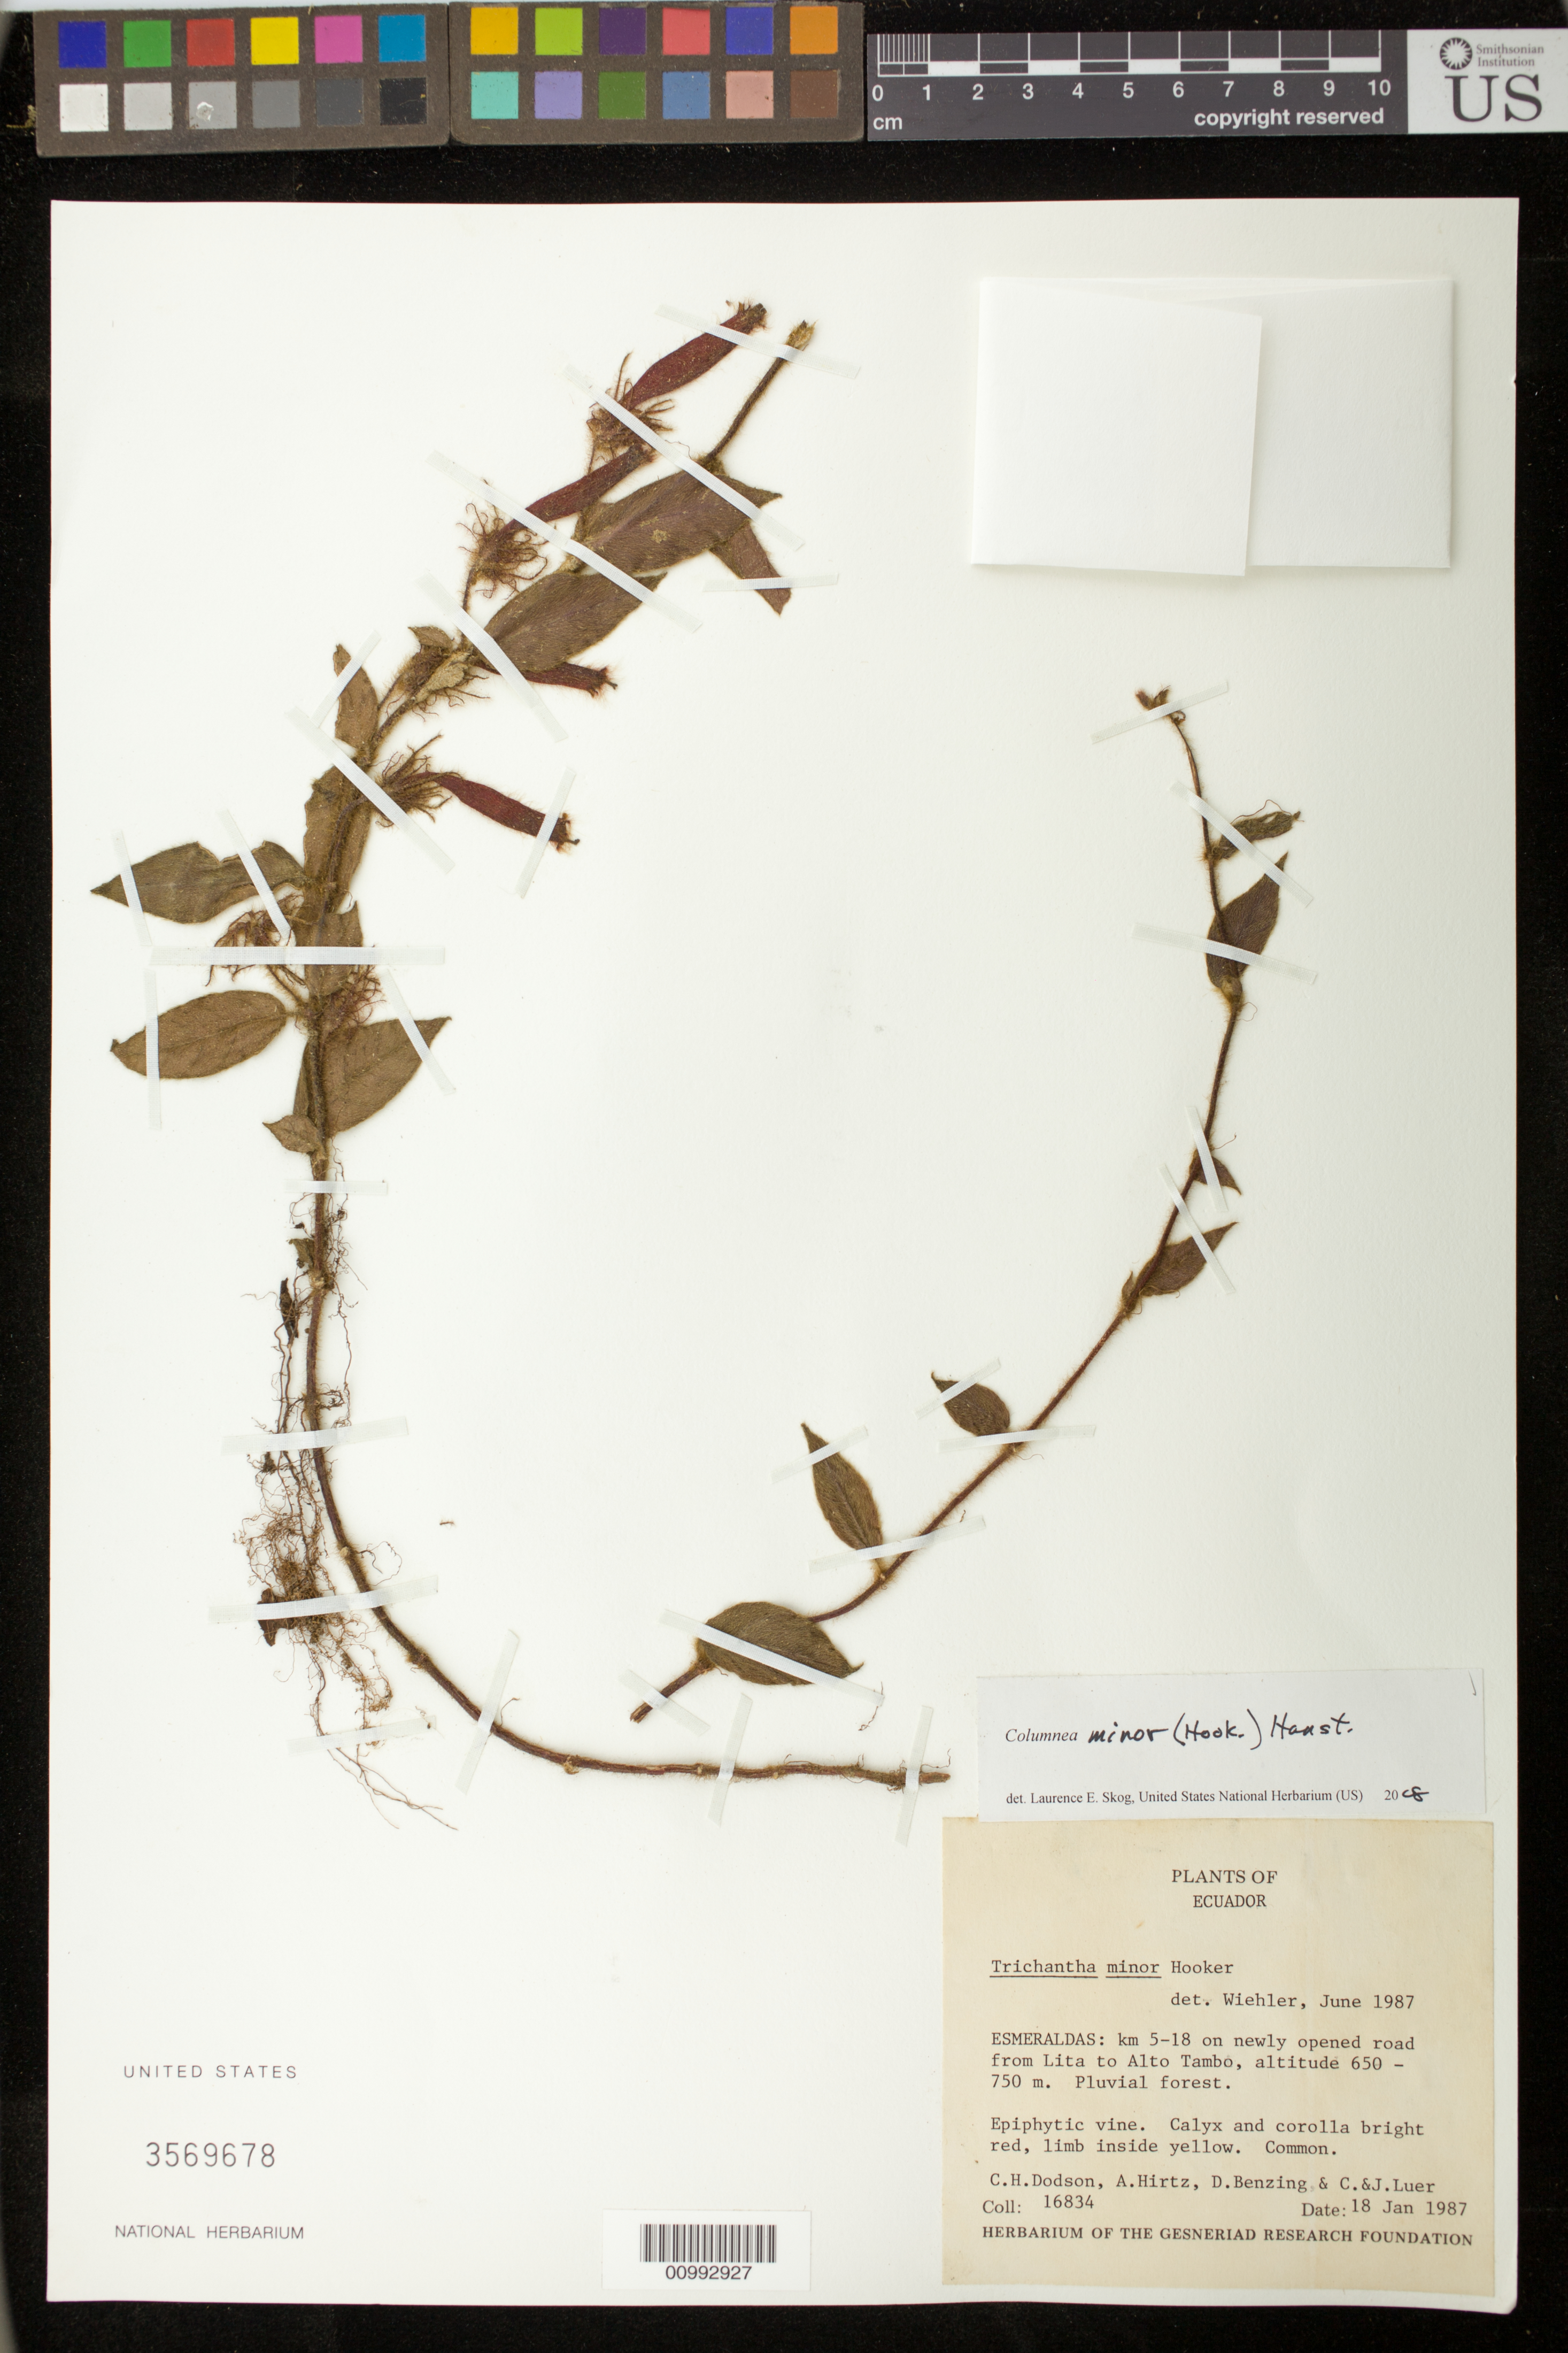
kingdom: Plantae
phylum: Tracheophyta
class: Magnoliopsida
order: Lamiales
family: Gesneriaceae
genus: Columnea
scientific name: Columnea minor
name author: (Hook.) Hanst.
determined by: Skog, Laurence E.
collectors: C. H. Dodson, A. Hirtz, D. Benzing, C. Luer & J. P. Luer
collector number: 16834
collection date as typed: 18 Jan 1987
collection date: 1987-01-18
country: Ecuador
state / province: Esmeraldas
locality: Km 5-18 on road Lita to Alto Tambo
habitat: Pluvial forest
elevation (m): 650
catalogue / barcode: US 3569678